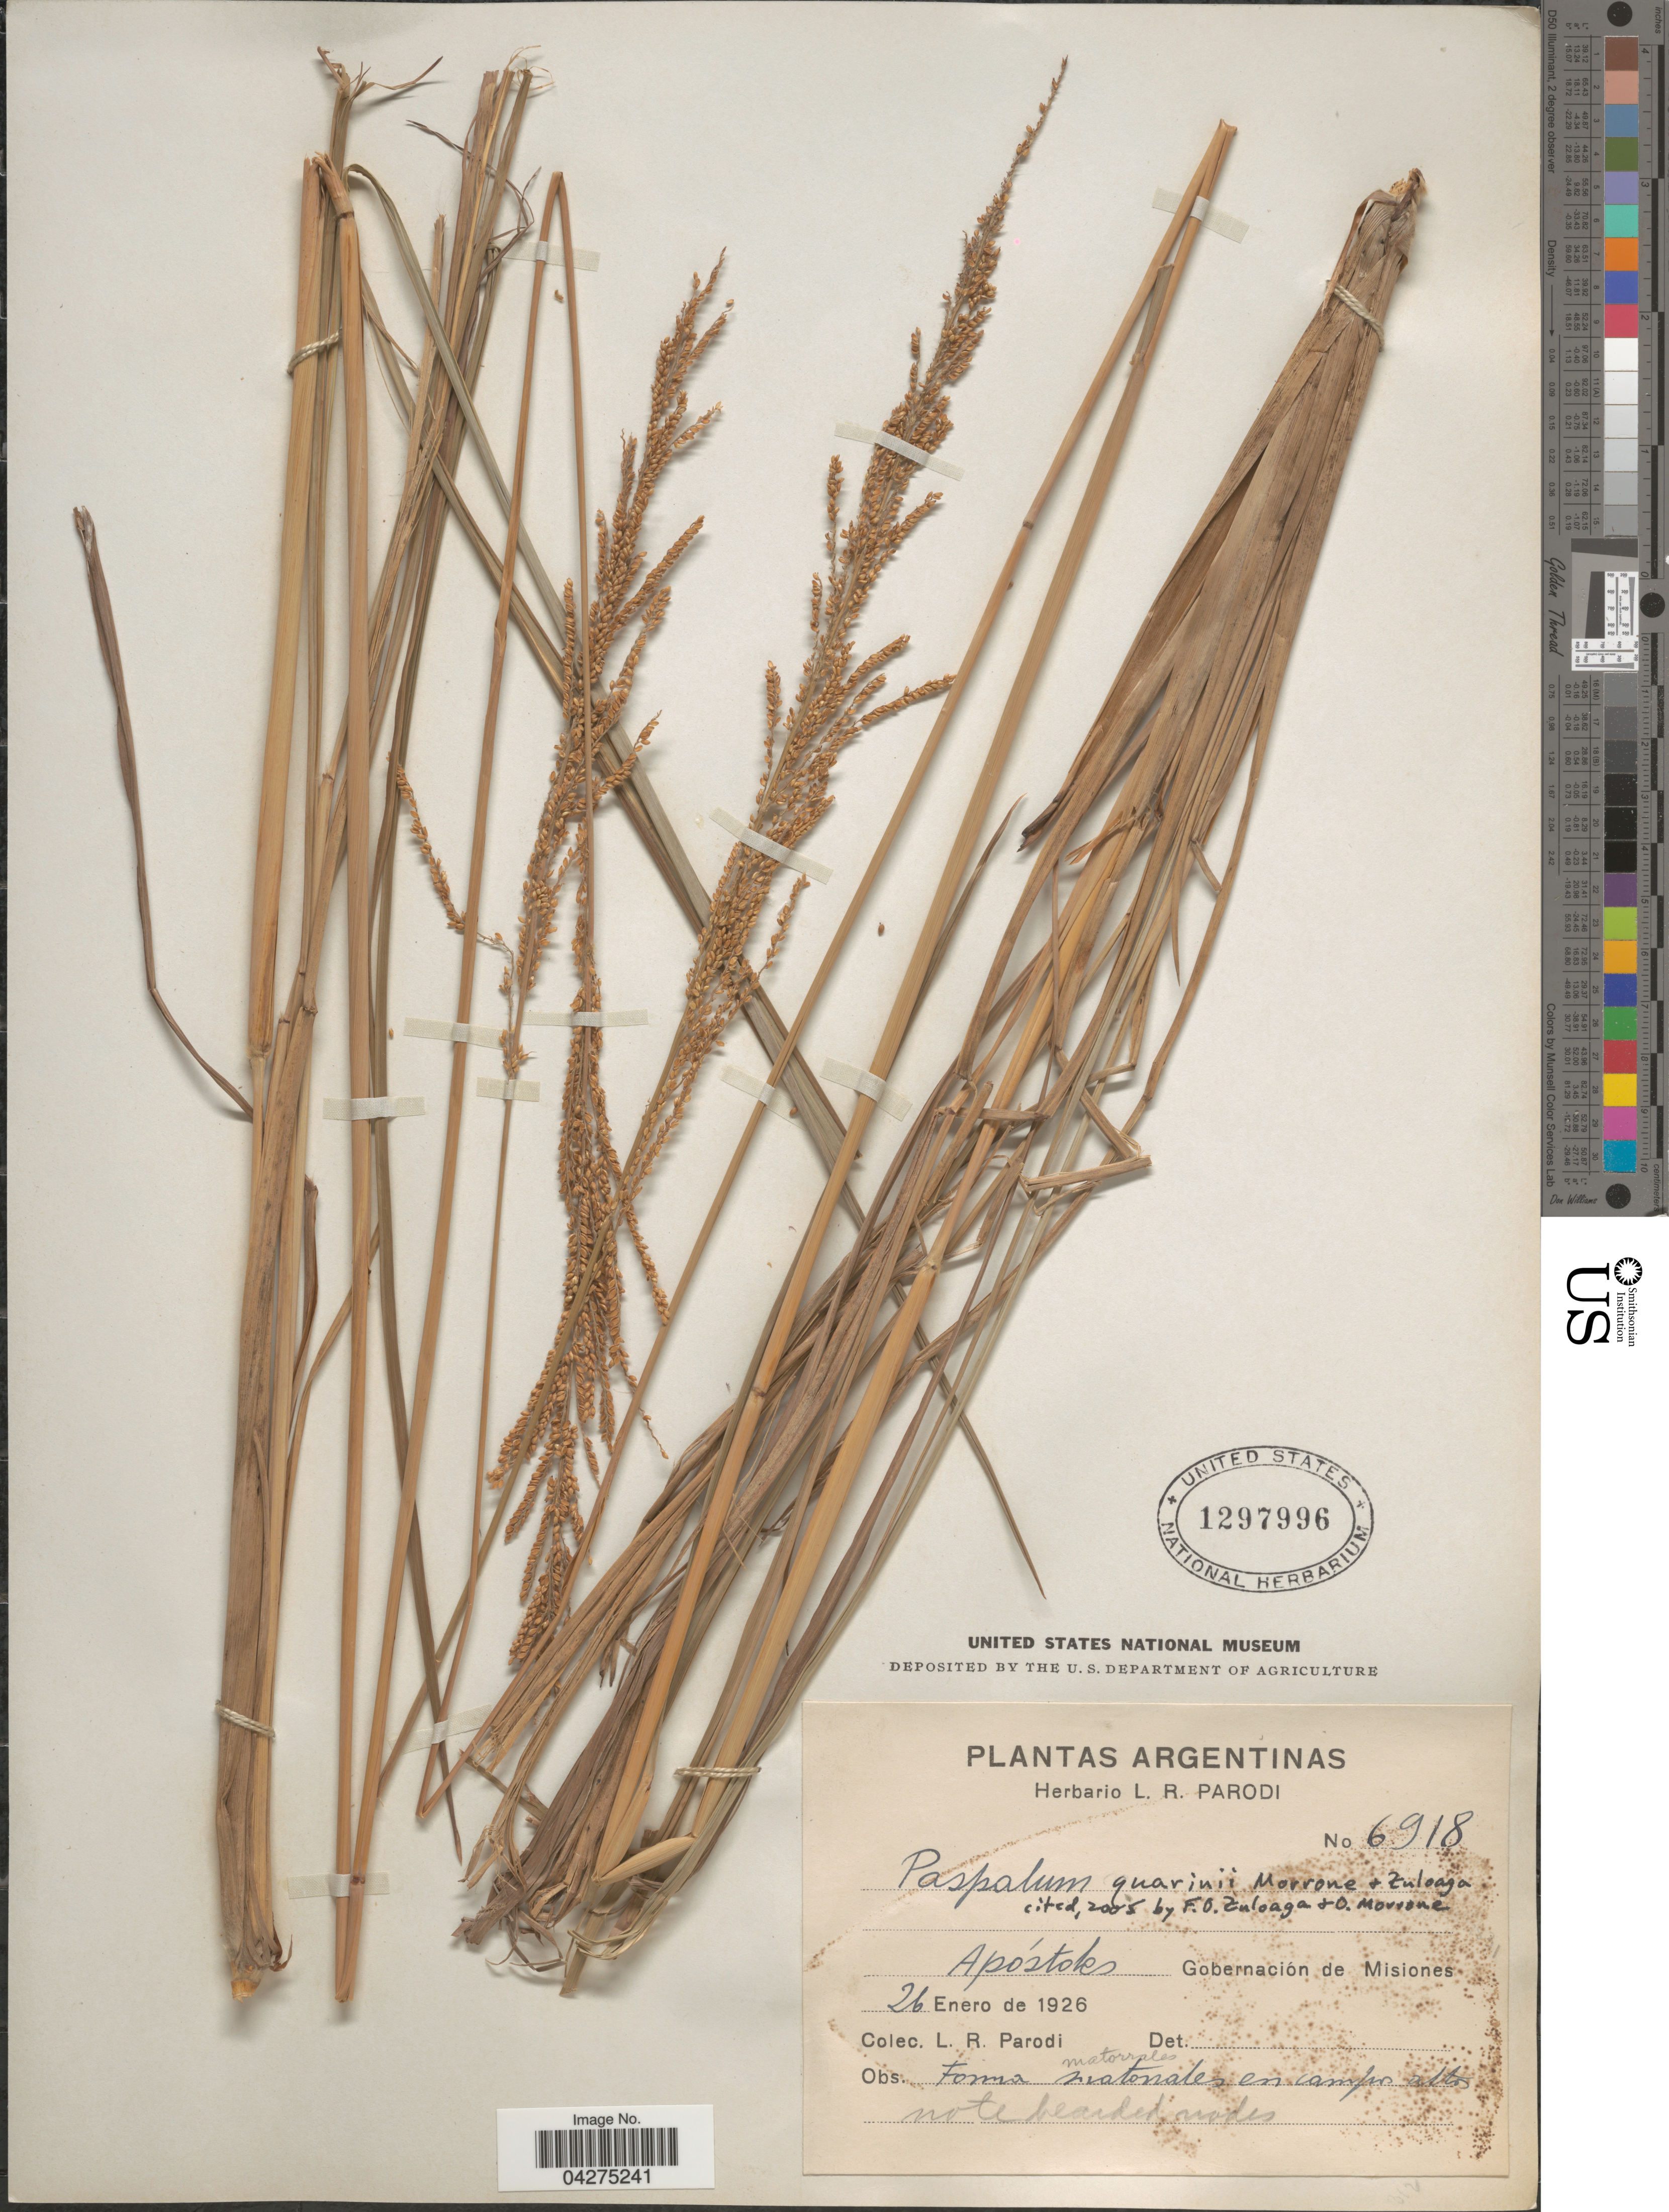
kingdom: Plantae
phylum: Tracheophyta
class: Liliopsida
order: Poales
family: Poaceae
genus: Paspalum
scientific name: Paspalum quarinii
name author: Morrone & Zuloaga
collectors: L. R. Parodi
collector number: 6918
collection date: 1926-01-26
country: Argentina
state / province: Misiones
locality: Apóstoles. Gobernación de Misiones.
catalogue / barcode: US 1297996